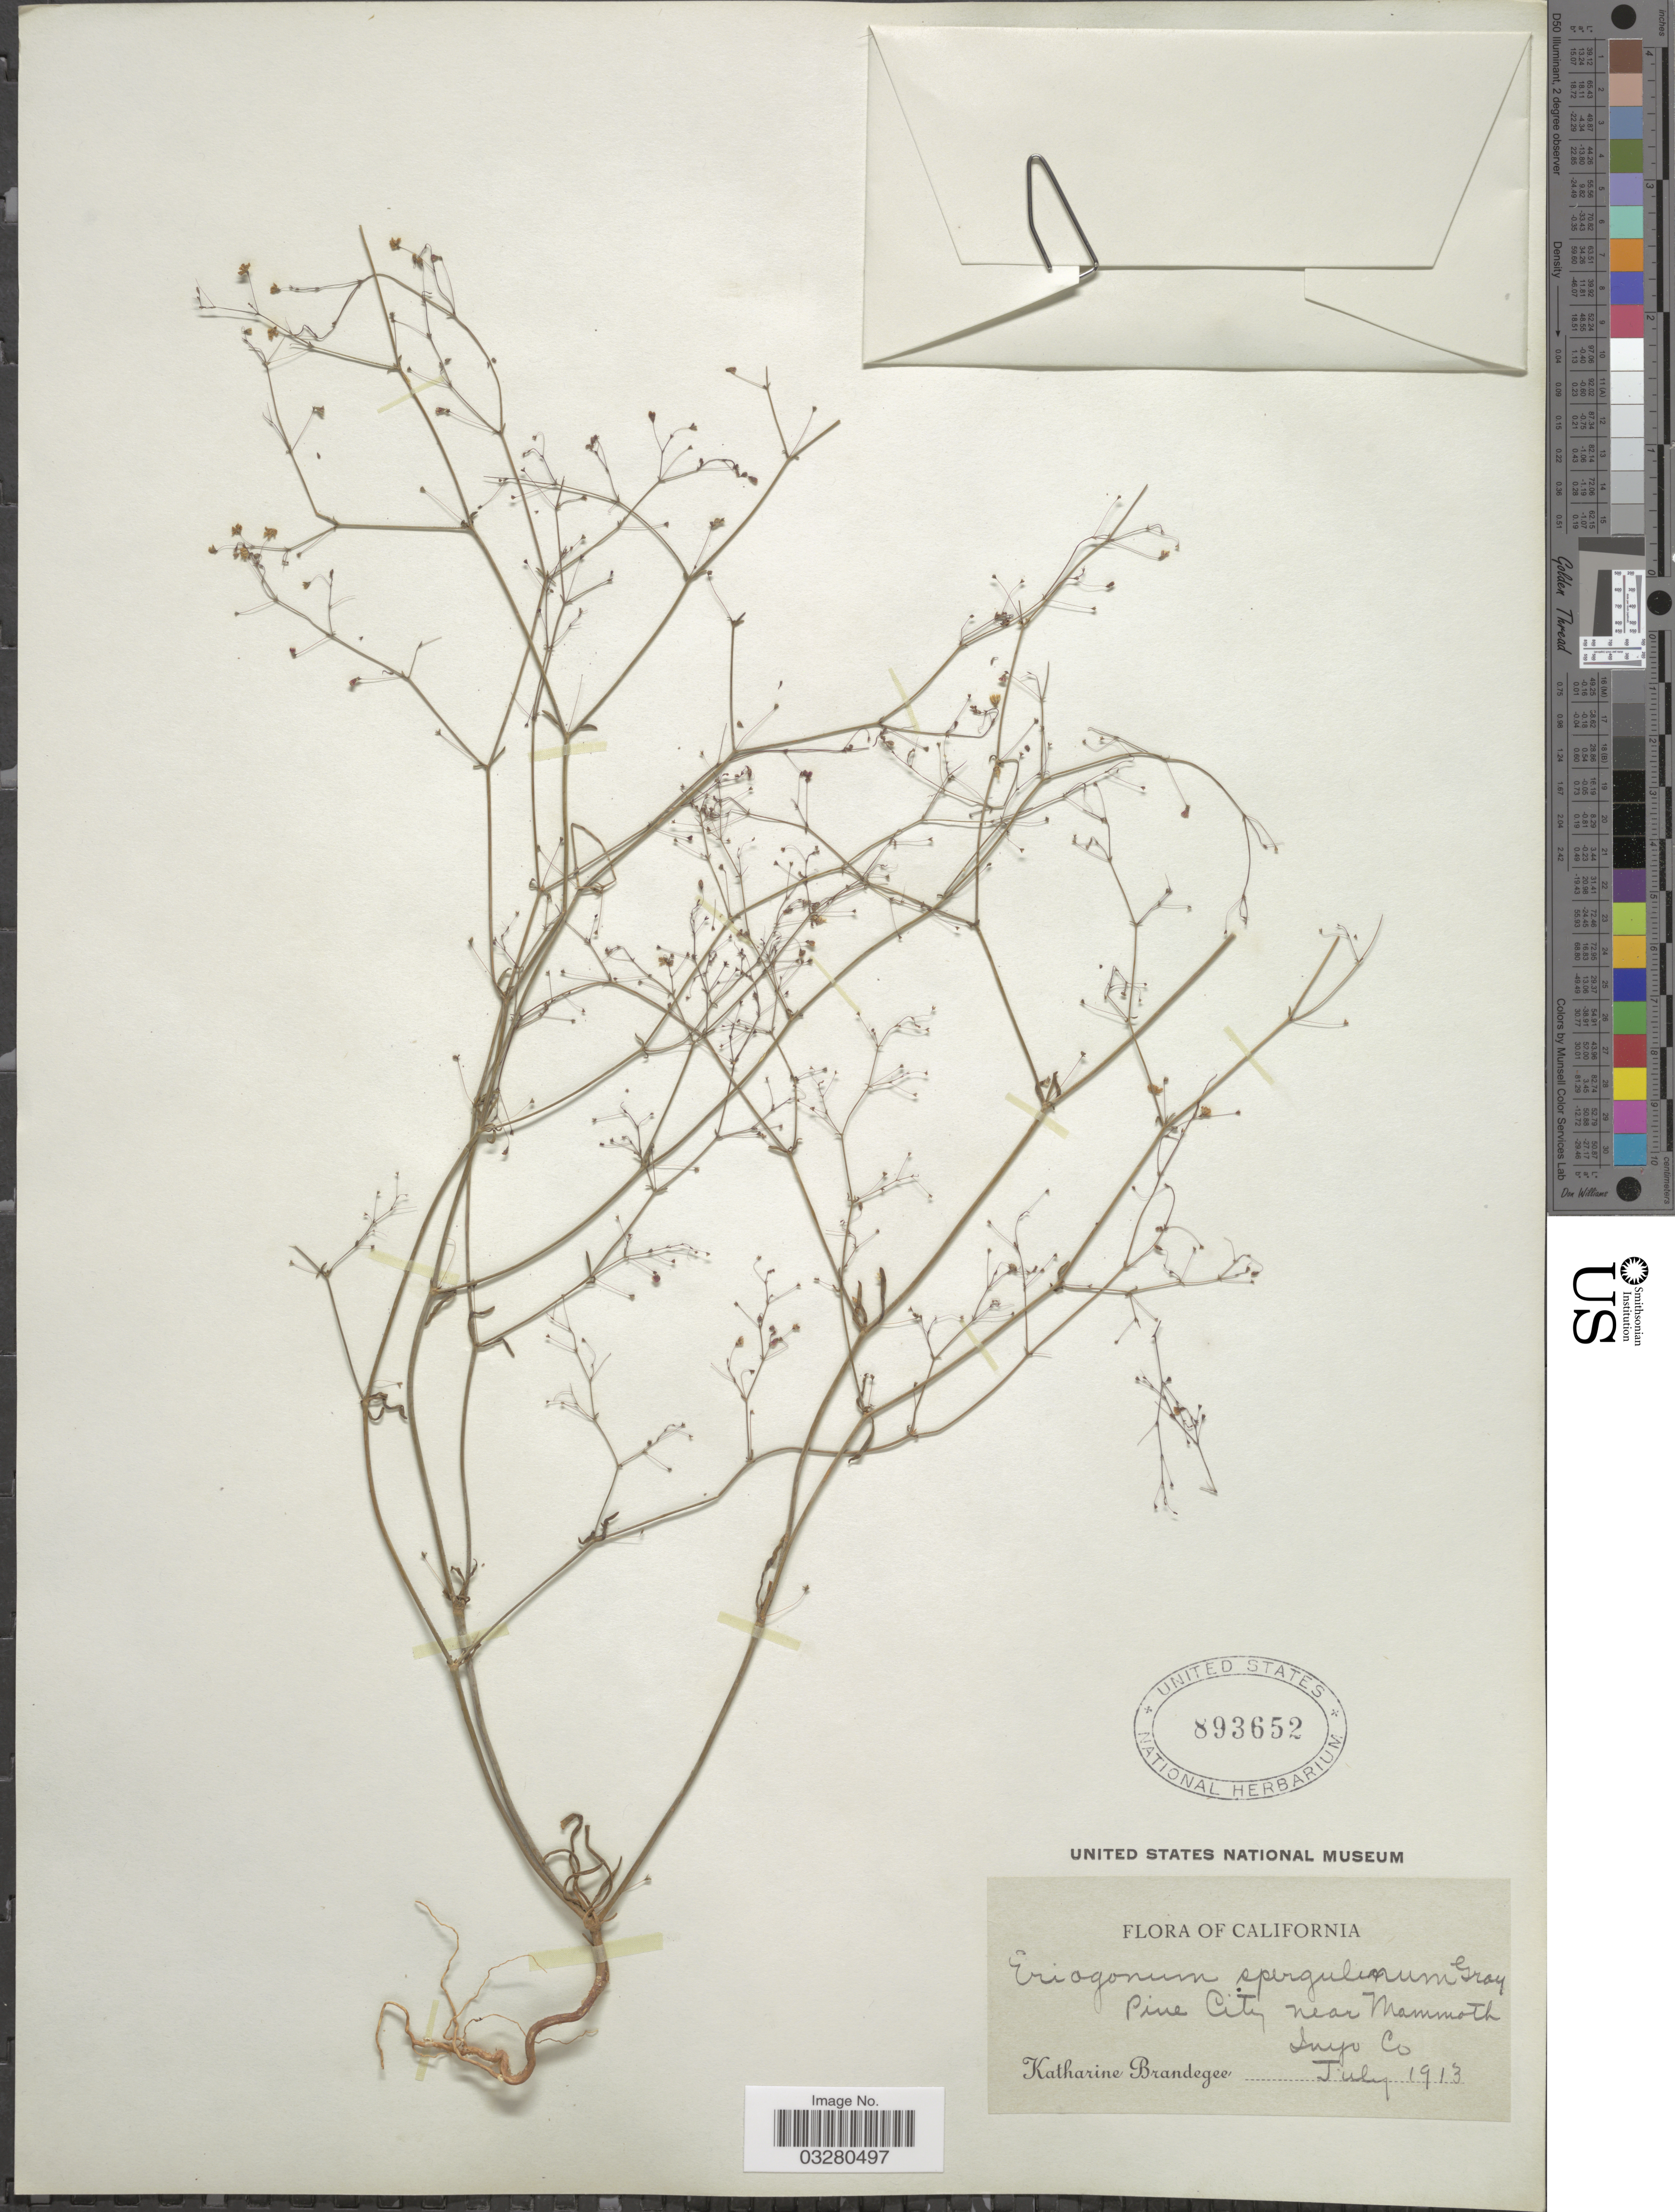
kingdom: Plantae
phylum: Tracheophyta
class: Magnoliopsida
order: Caryophyllales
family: Polygonaceae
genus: Eriogonum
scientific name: Eriogonum spergulinum var. reddingianum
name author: (M.E. Jones) J.T. Howell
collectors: M. K. Brandegee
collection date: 1913-07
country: United States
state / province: California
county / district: Inyo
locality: Pine City, near Mammoth. Inyo Co.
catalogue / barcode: US 893652